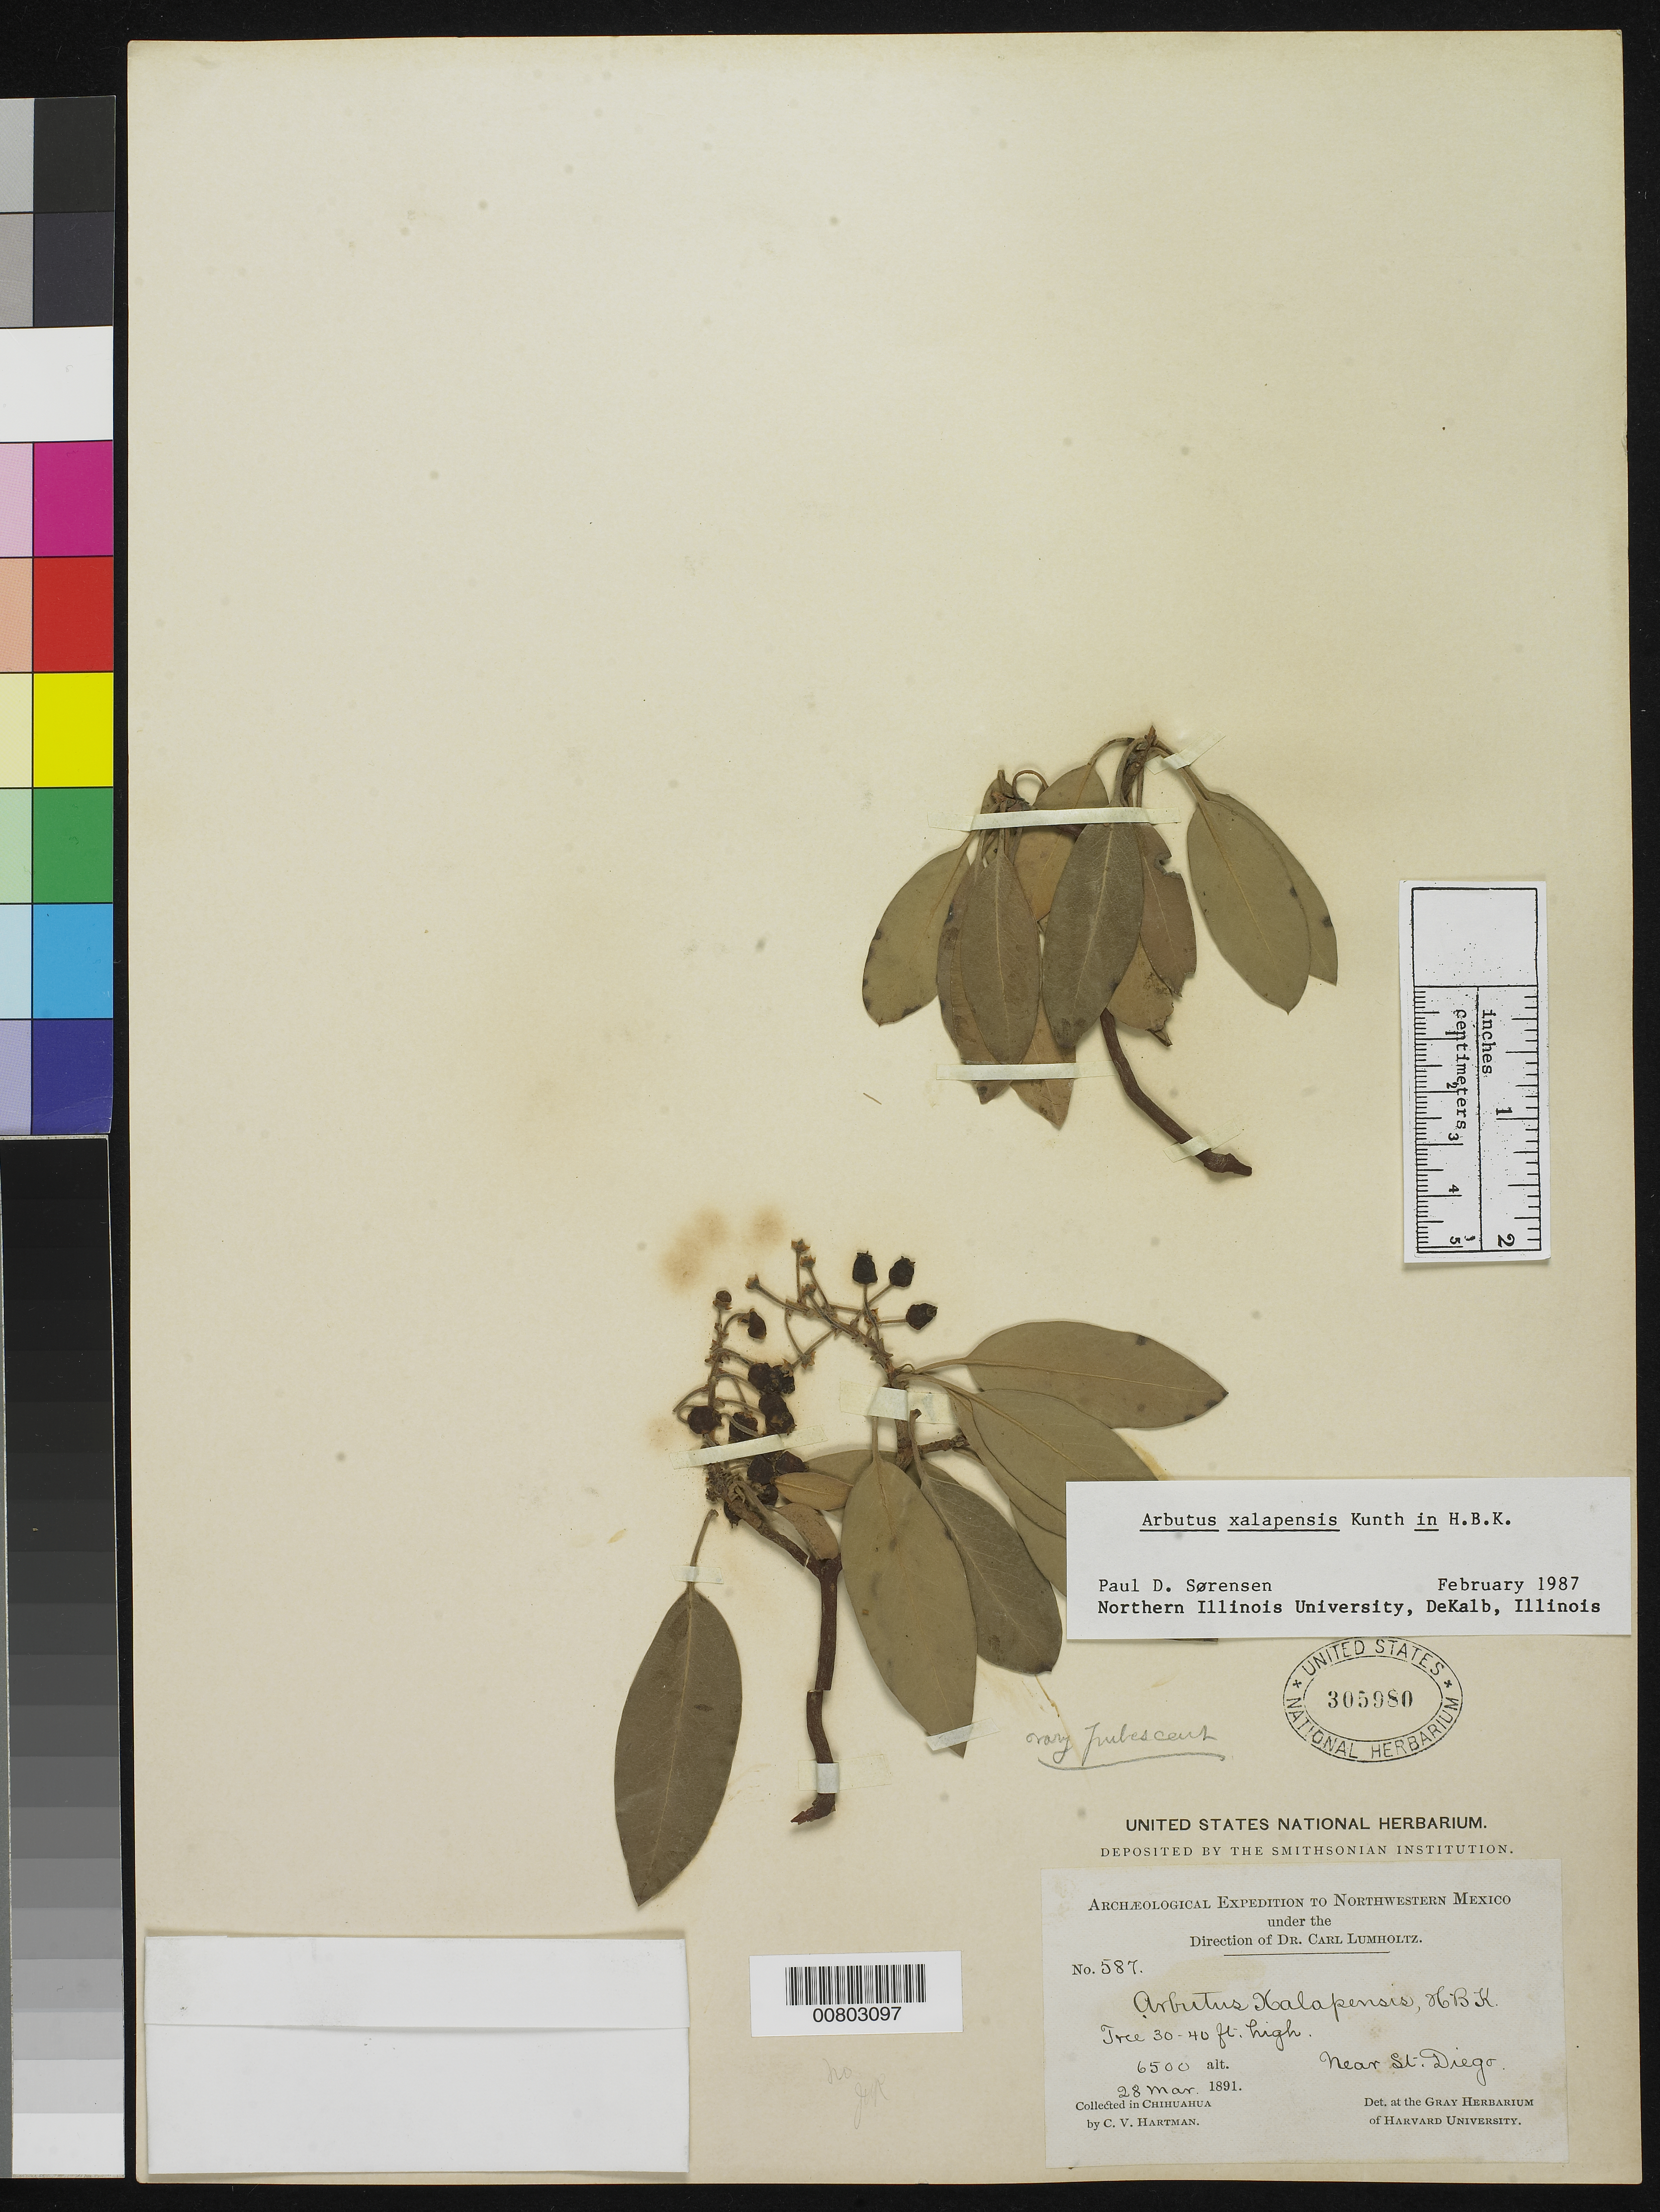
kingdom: Plantae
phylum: Tracheophyta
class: Magnoliopsida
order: Ericales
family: Ericaceae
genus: Arbutus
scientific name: Arbutus xalapensis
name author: Kunth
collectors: C. V. Hartman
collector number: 587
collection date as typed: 28 Mar 1891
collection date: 1891-03-28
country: Mexico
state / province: Chihuahua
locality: Near San Diego, Chihuahua.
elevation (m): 1981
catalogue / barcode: US 305980